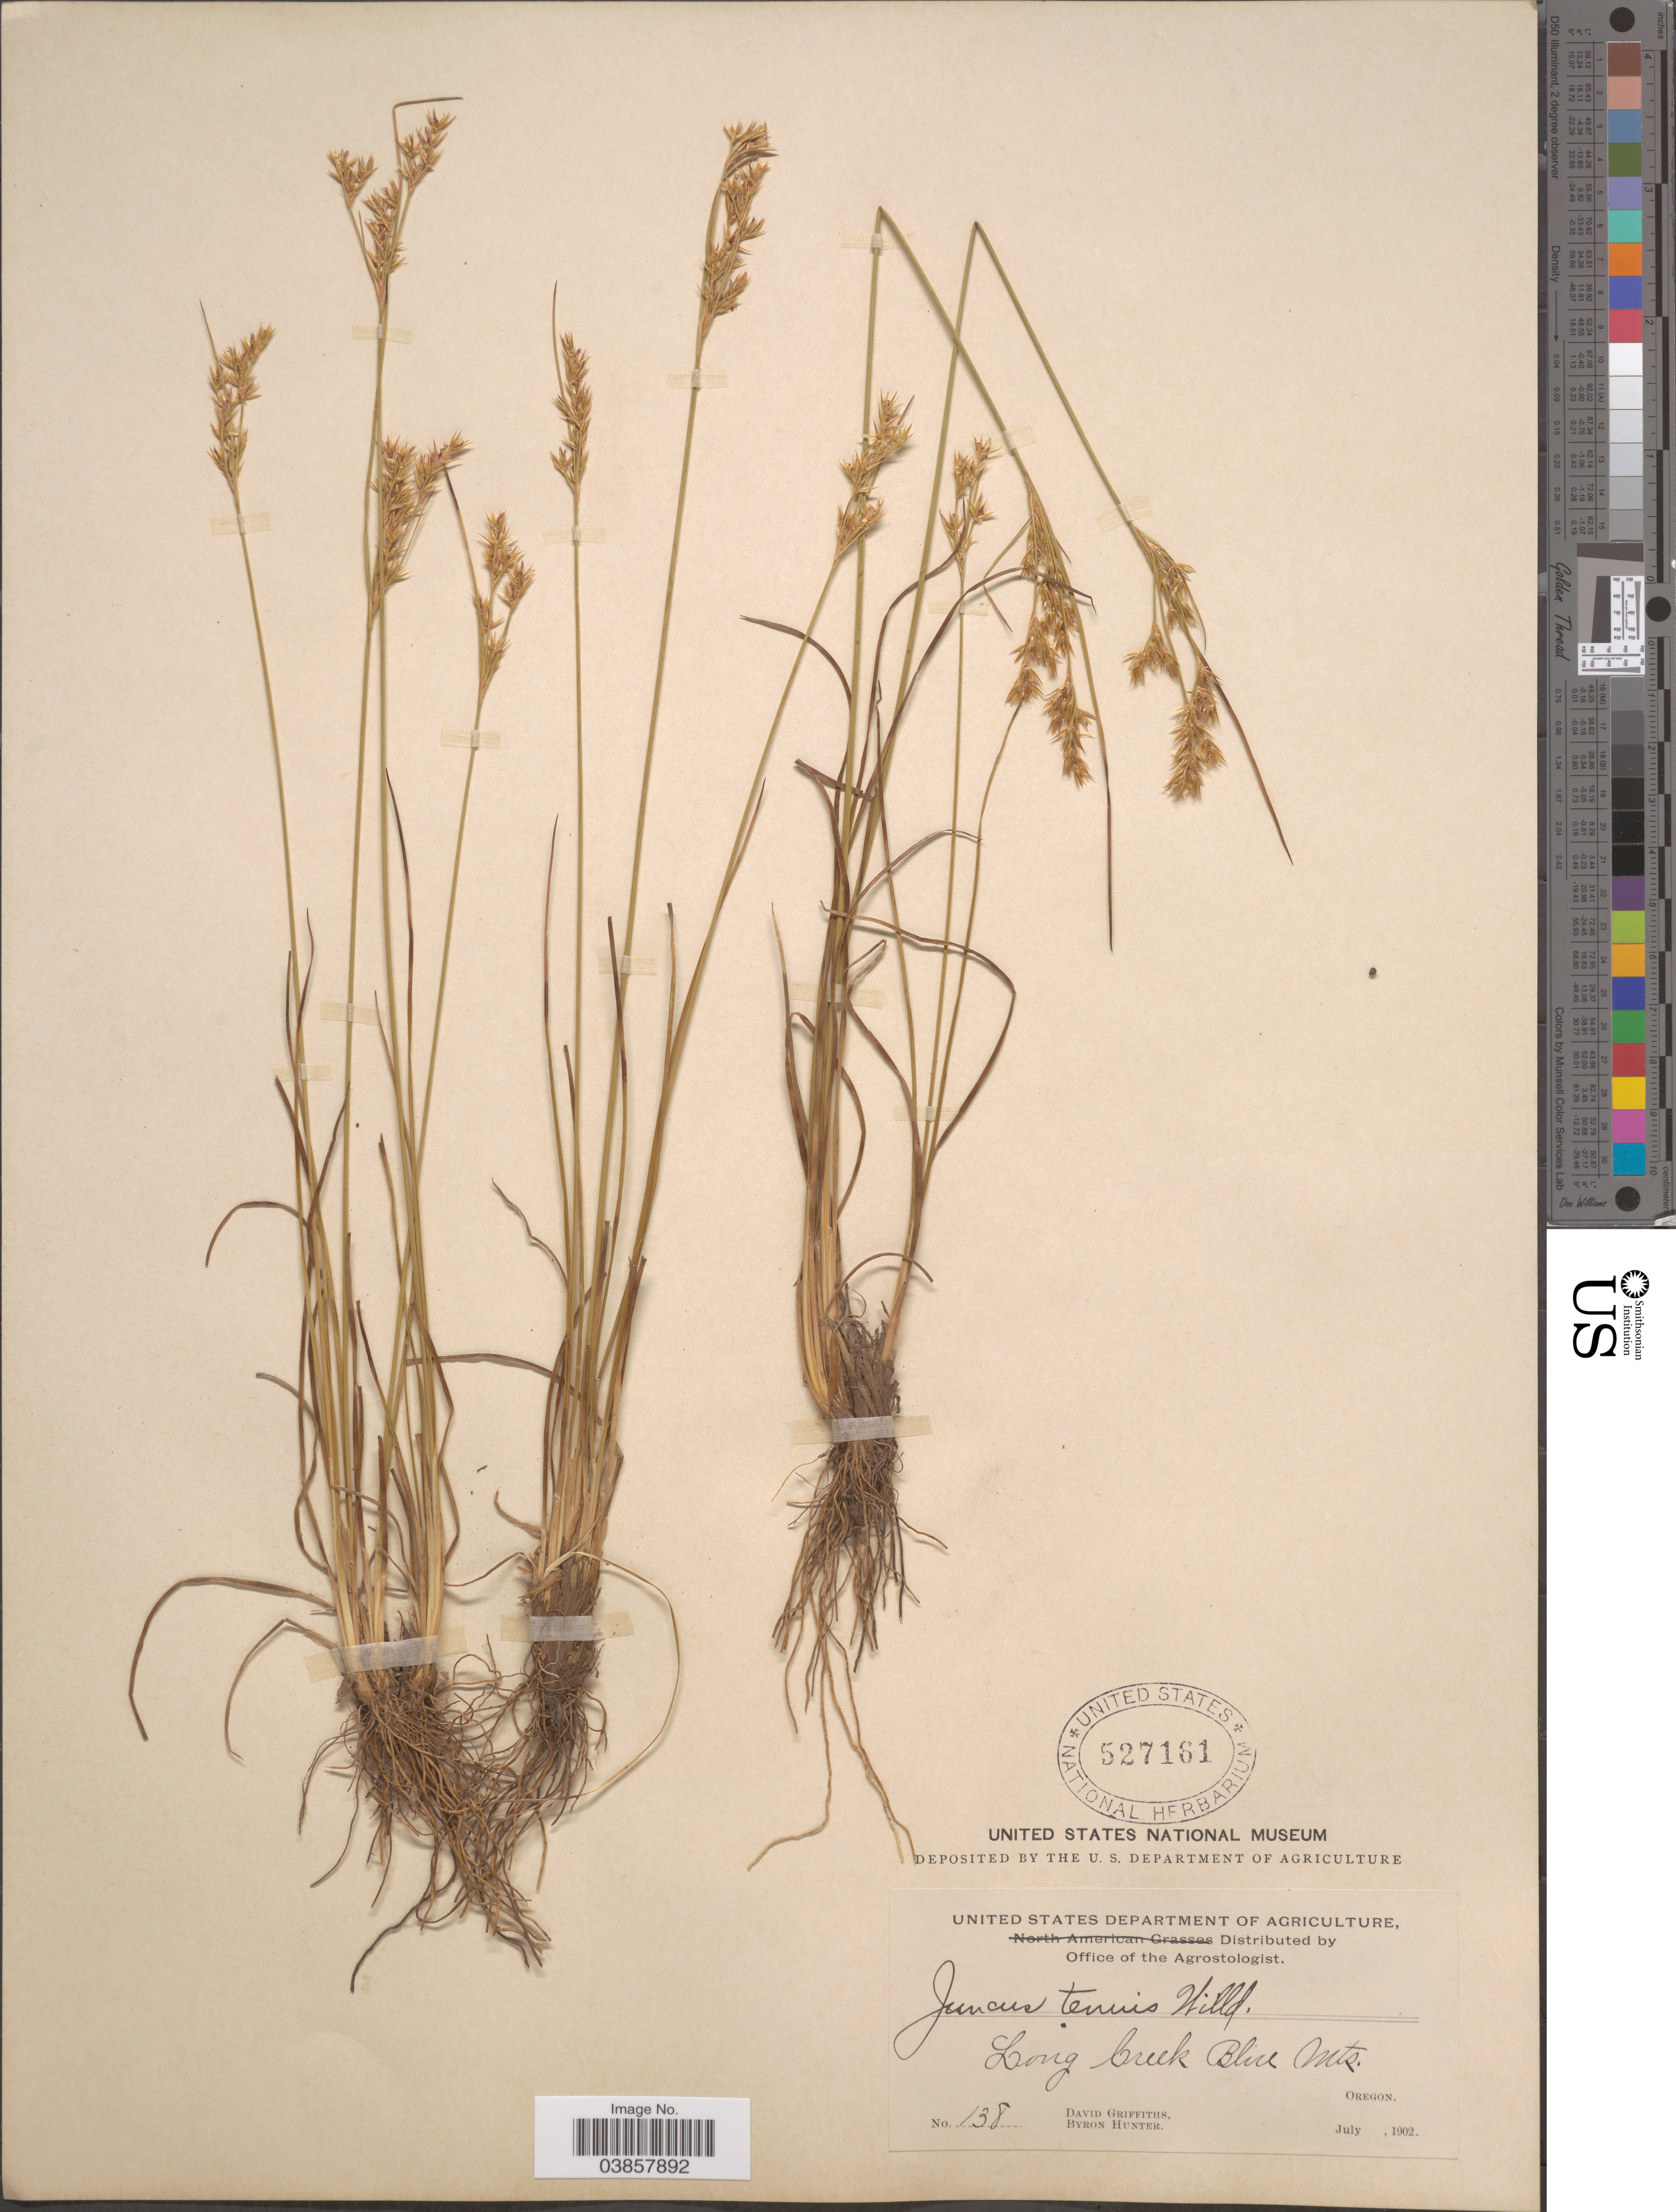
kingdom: Plantae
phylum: Tracheophyta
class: Liliopsida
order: Poales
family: Juncaceae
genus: Juncus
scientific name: Juncus tenuis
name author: Willd.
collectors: D. Griffiths & B. Hunter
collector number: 138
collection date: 1902-07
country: United States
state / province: Oregon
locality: Long Creek Blue Mts.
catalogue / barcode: US 527161